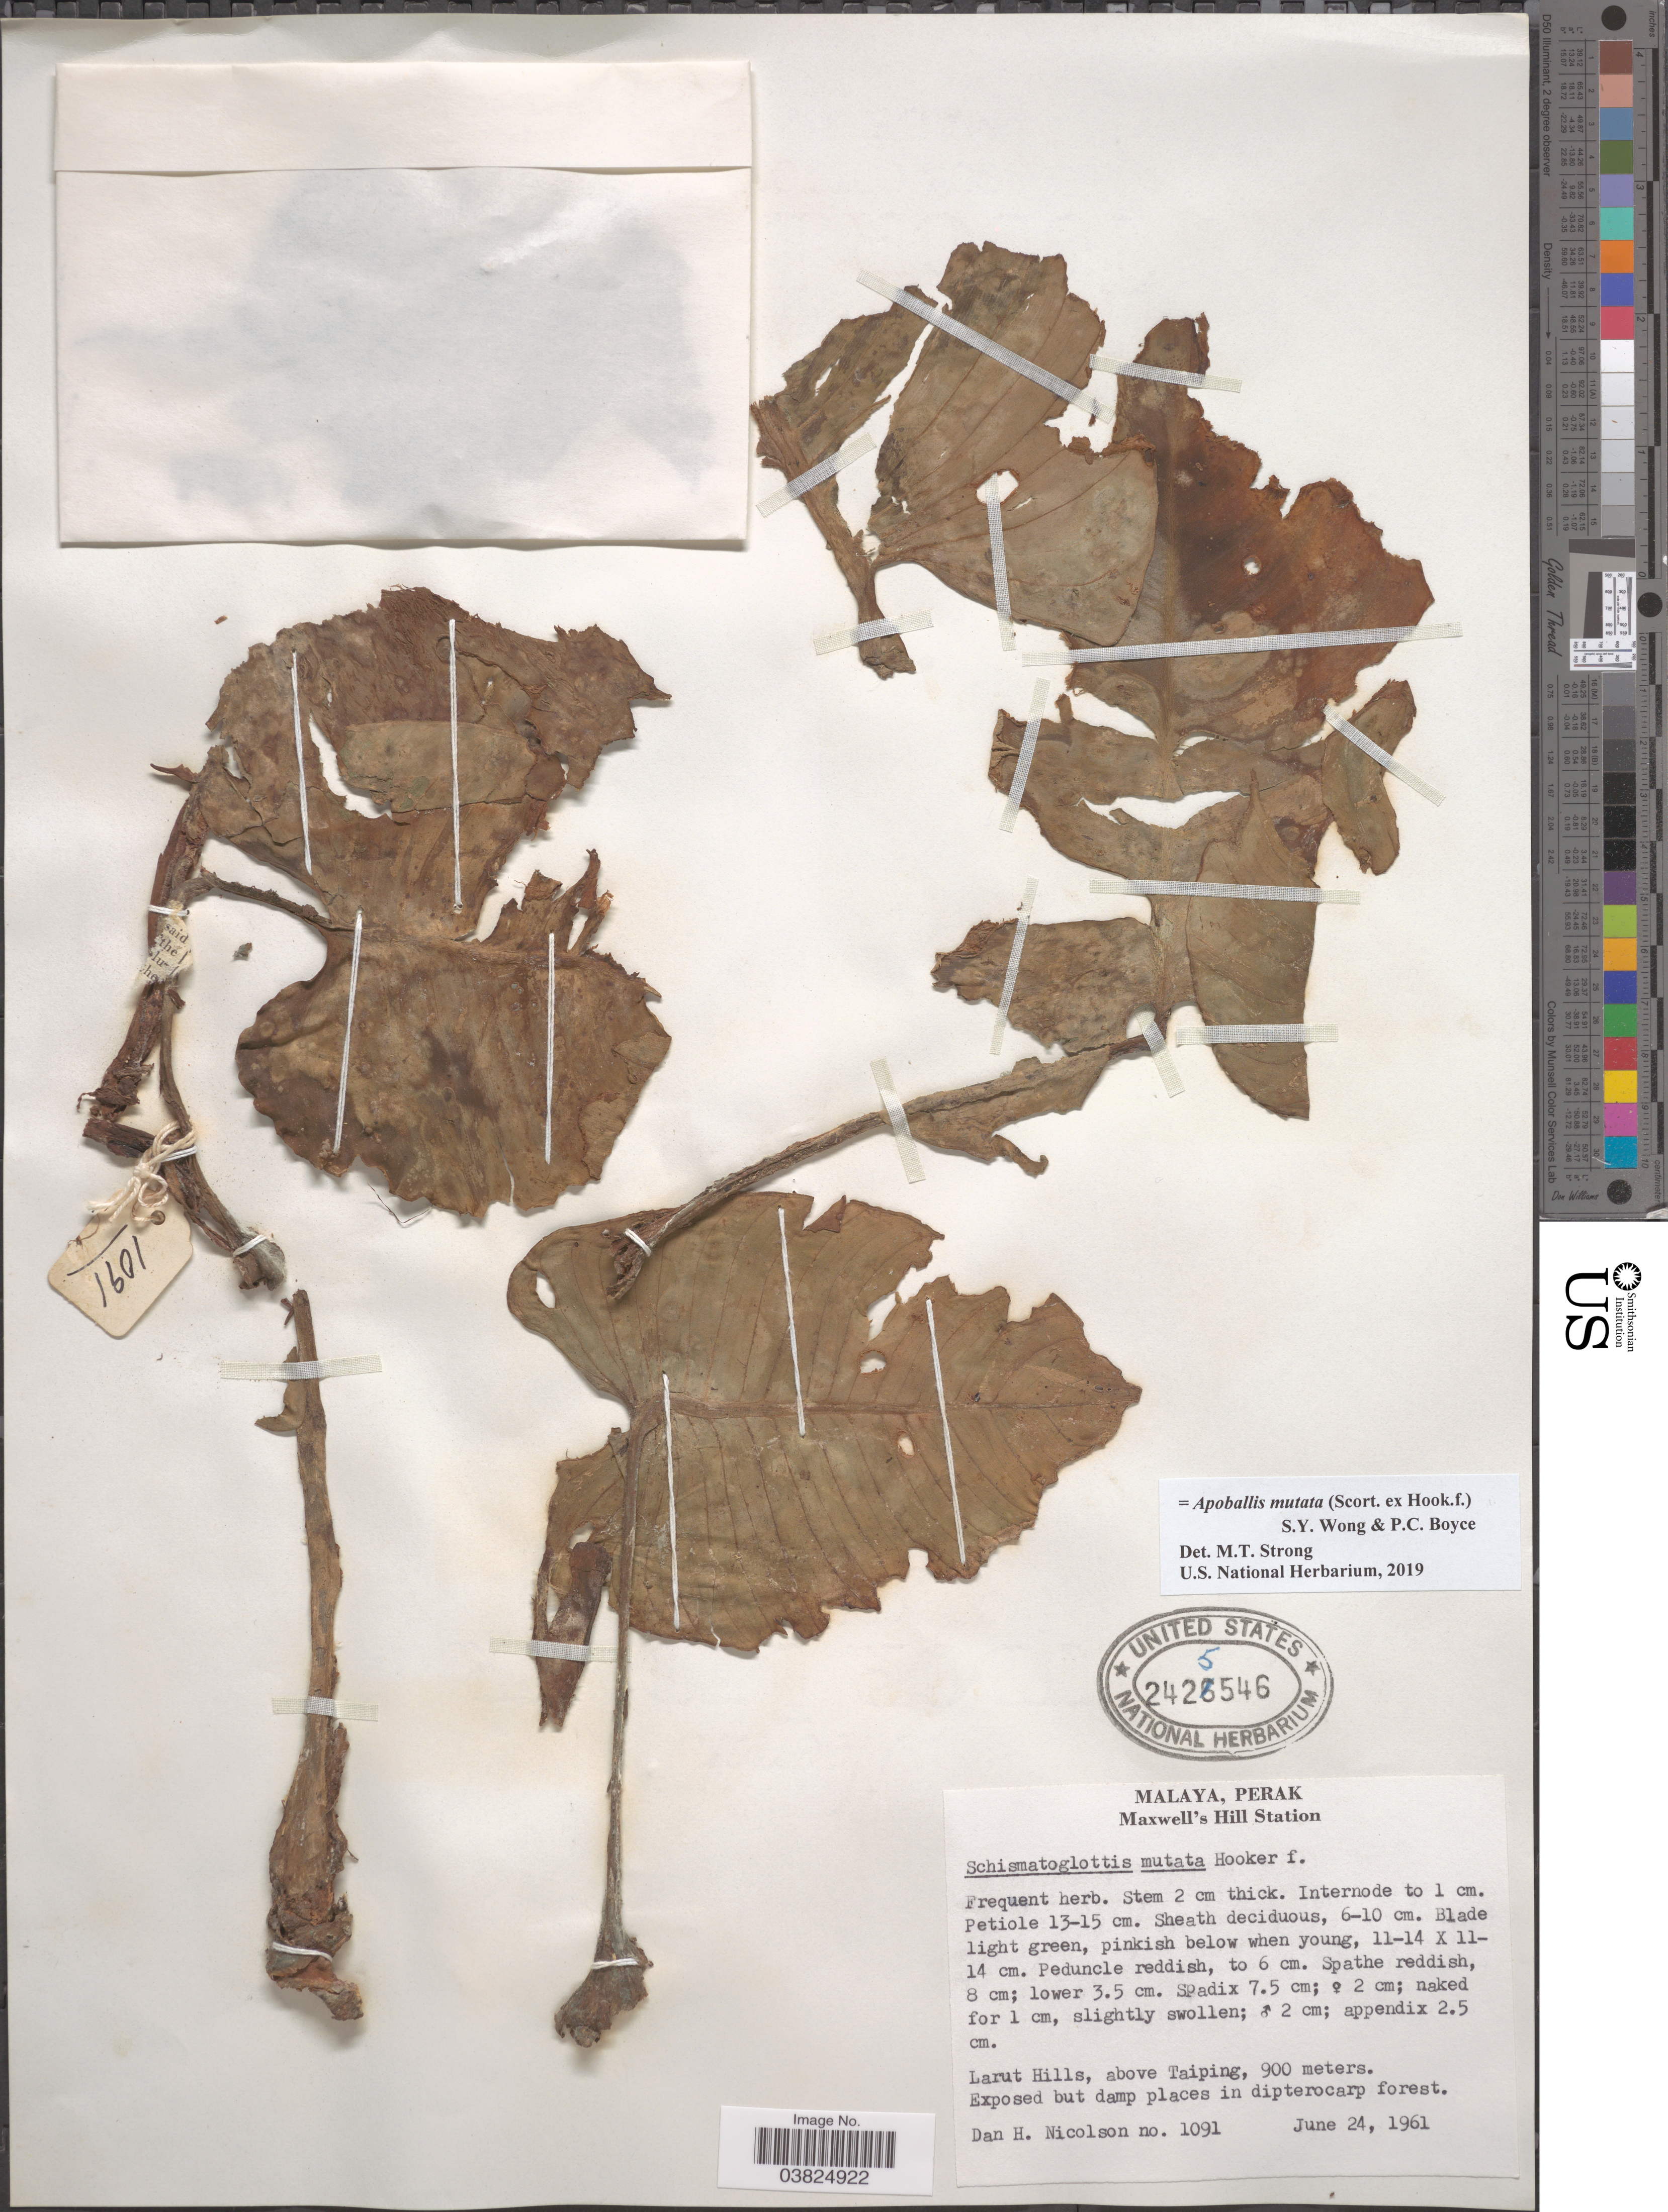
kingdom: Plantae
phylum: Tracheophyta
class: Liliopsida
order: Alismatales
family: Araceae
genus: Apoballis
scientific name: Apoballis mutata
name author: (Scort. ex Hook. f.) S.Y. Wong & P.C. Boyce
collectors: D. H. Nicolson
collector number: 1091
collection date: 1961-06-24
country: Malaysia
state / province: Perak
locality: Malaya. Maxwell's Hill Station. Larut Hills, above Taiping. Exposed but damp places in dipterocarp forest.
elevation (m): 900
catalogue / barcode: US 2425546